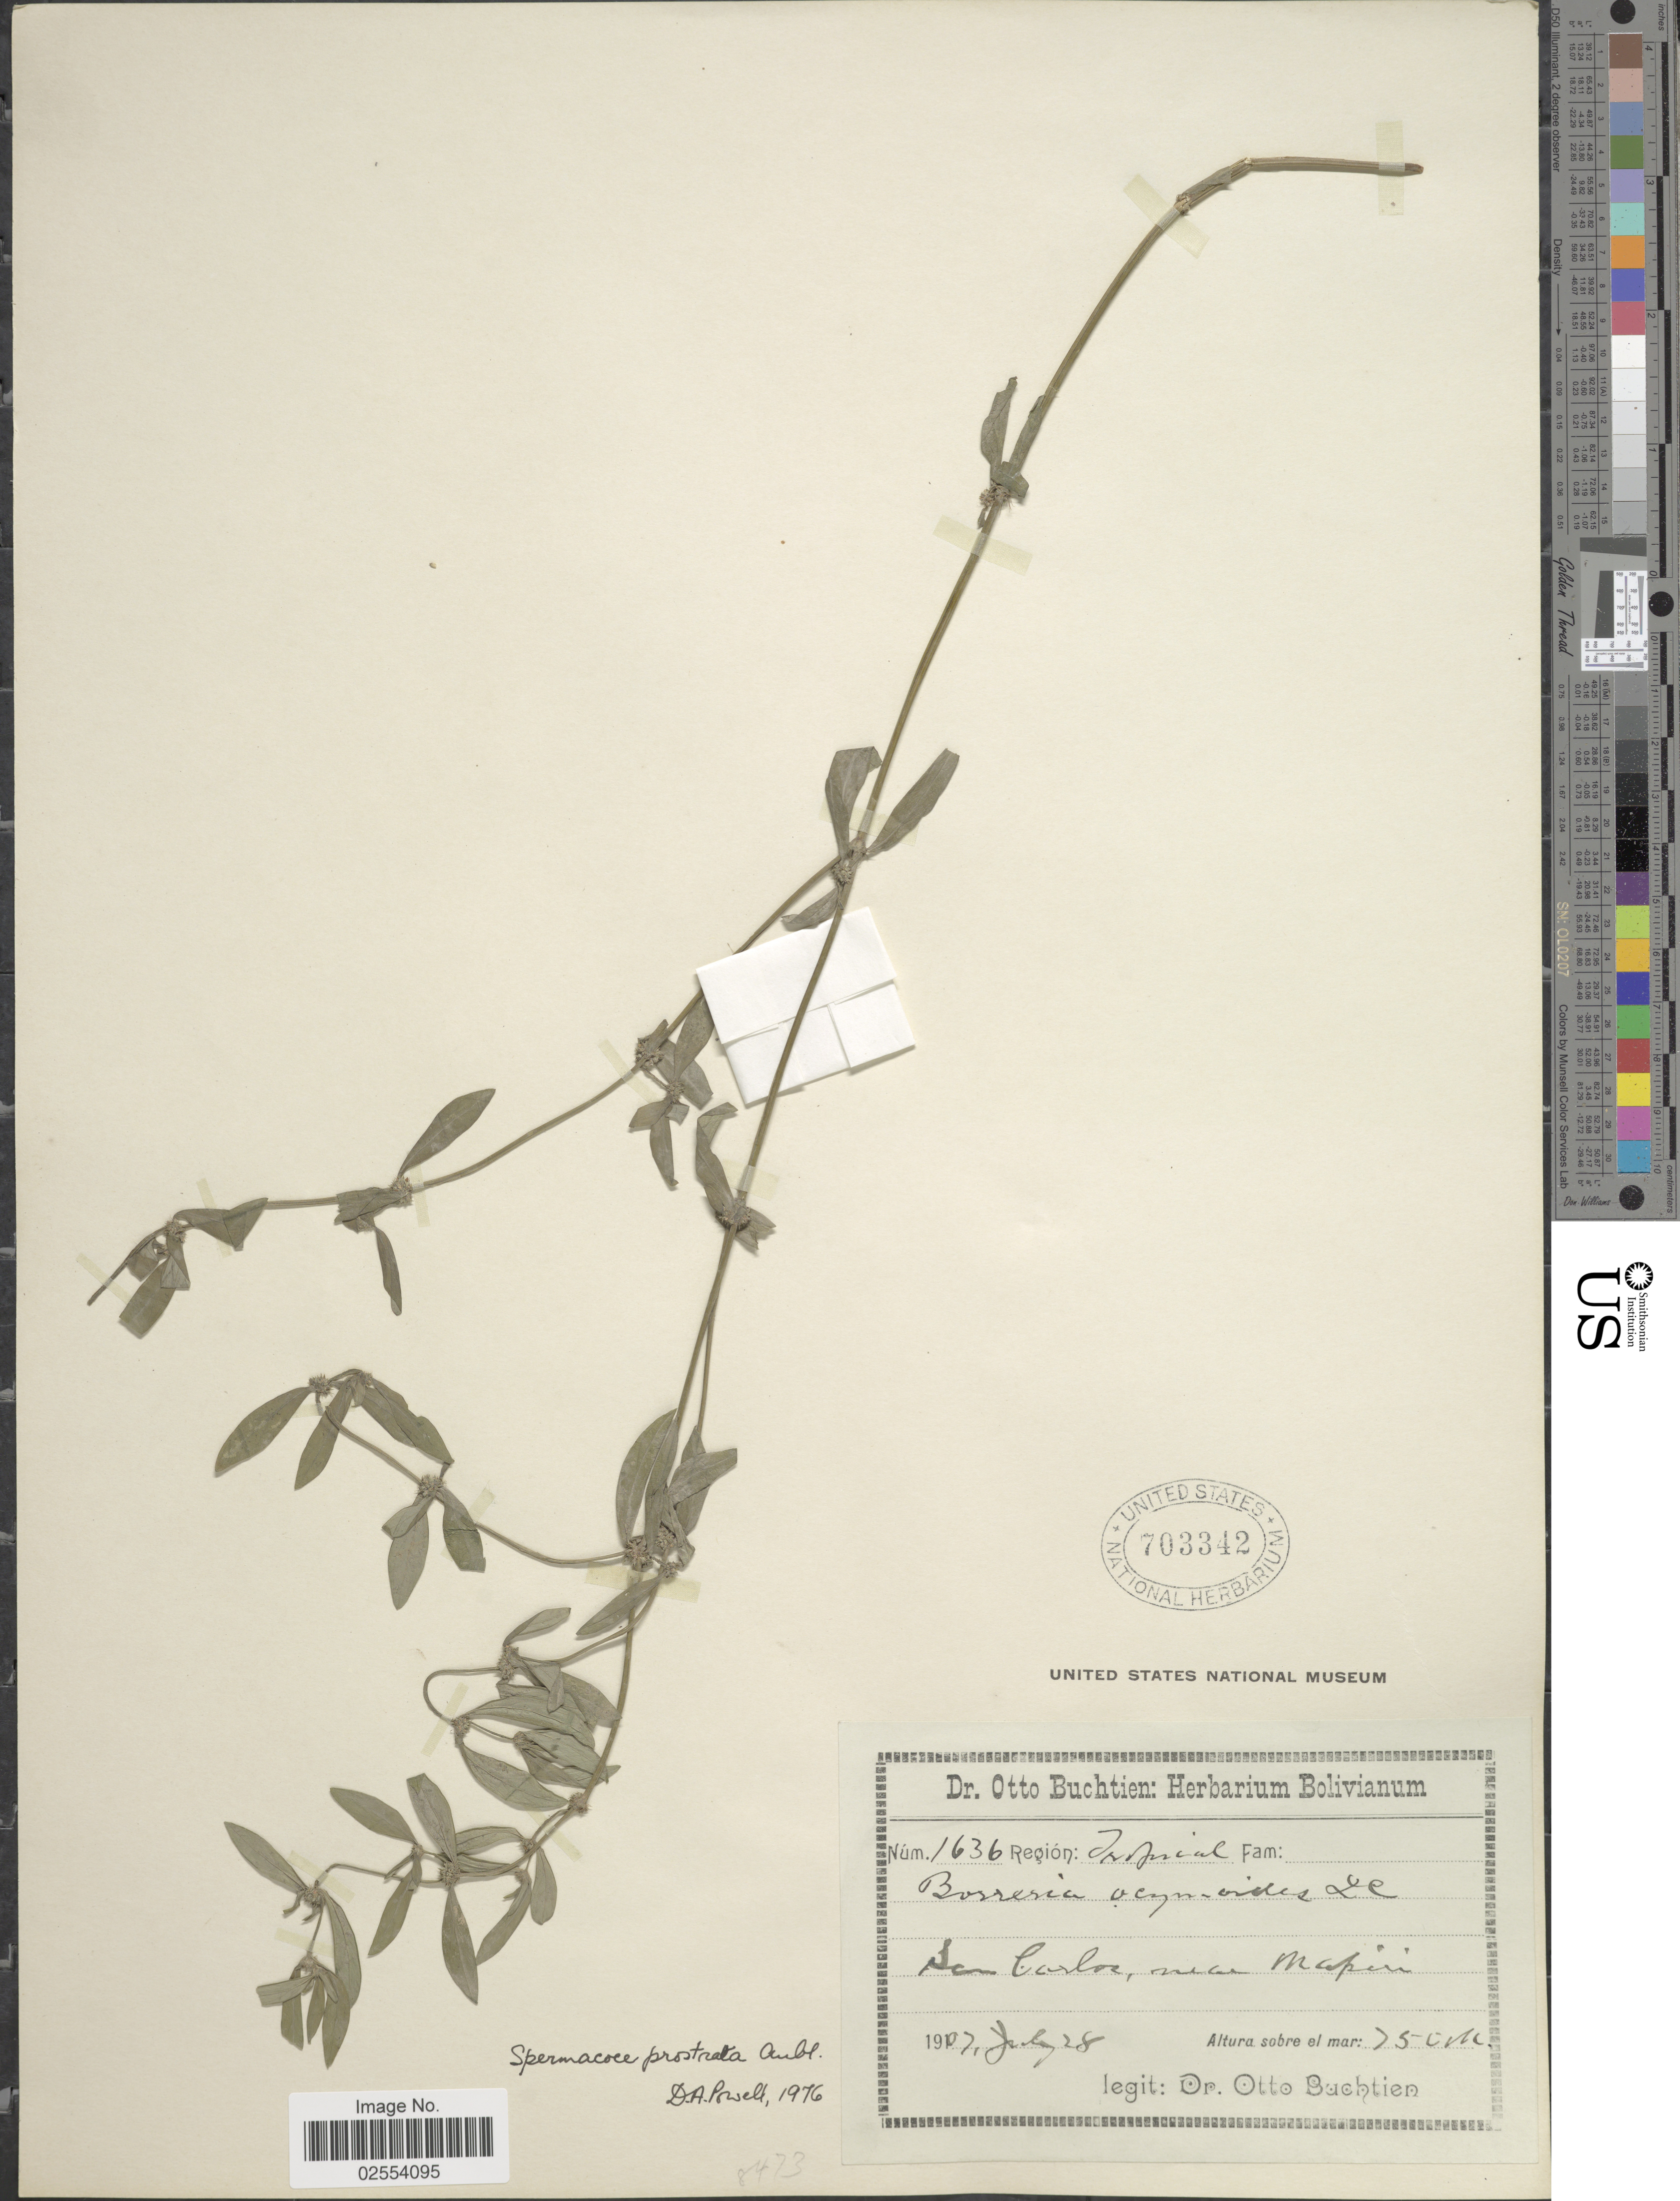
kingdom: Plantae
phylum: Tracheophyta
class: Magnoliopsida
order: Gentianales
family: Rubiaceae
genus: Spermacoce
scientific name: Spermacoce prostrata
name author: Aubl.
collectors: O. Buchtien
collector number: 1636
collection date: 1907-07-28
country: Bolivia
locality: San Carlos, near Mapiri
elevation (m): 750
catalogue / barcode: US 703342